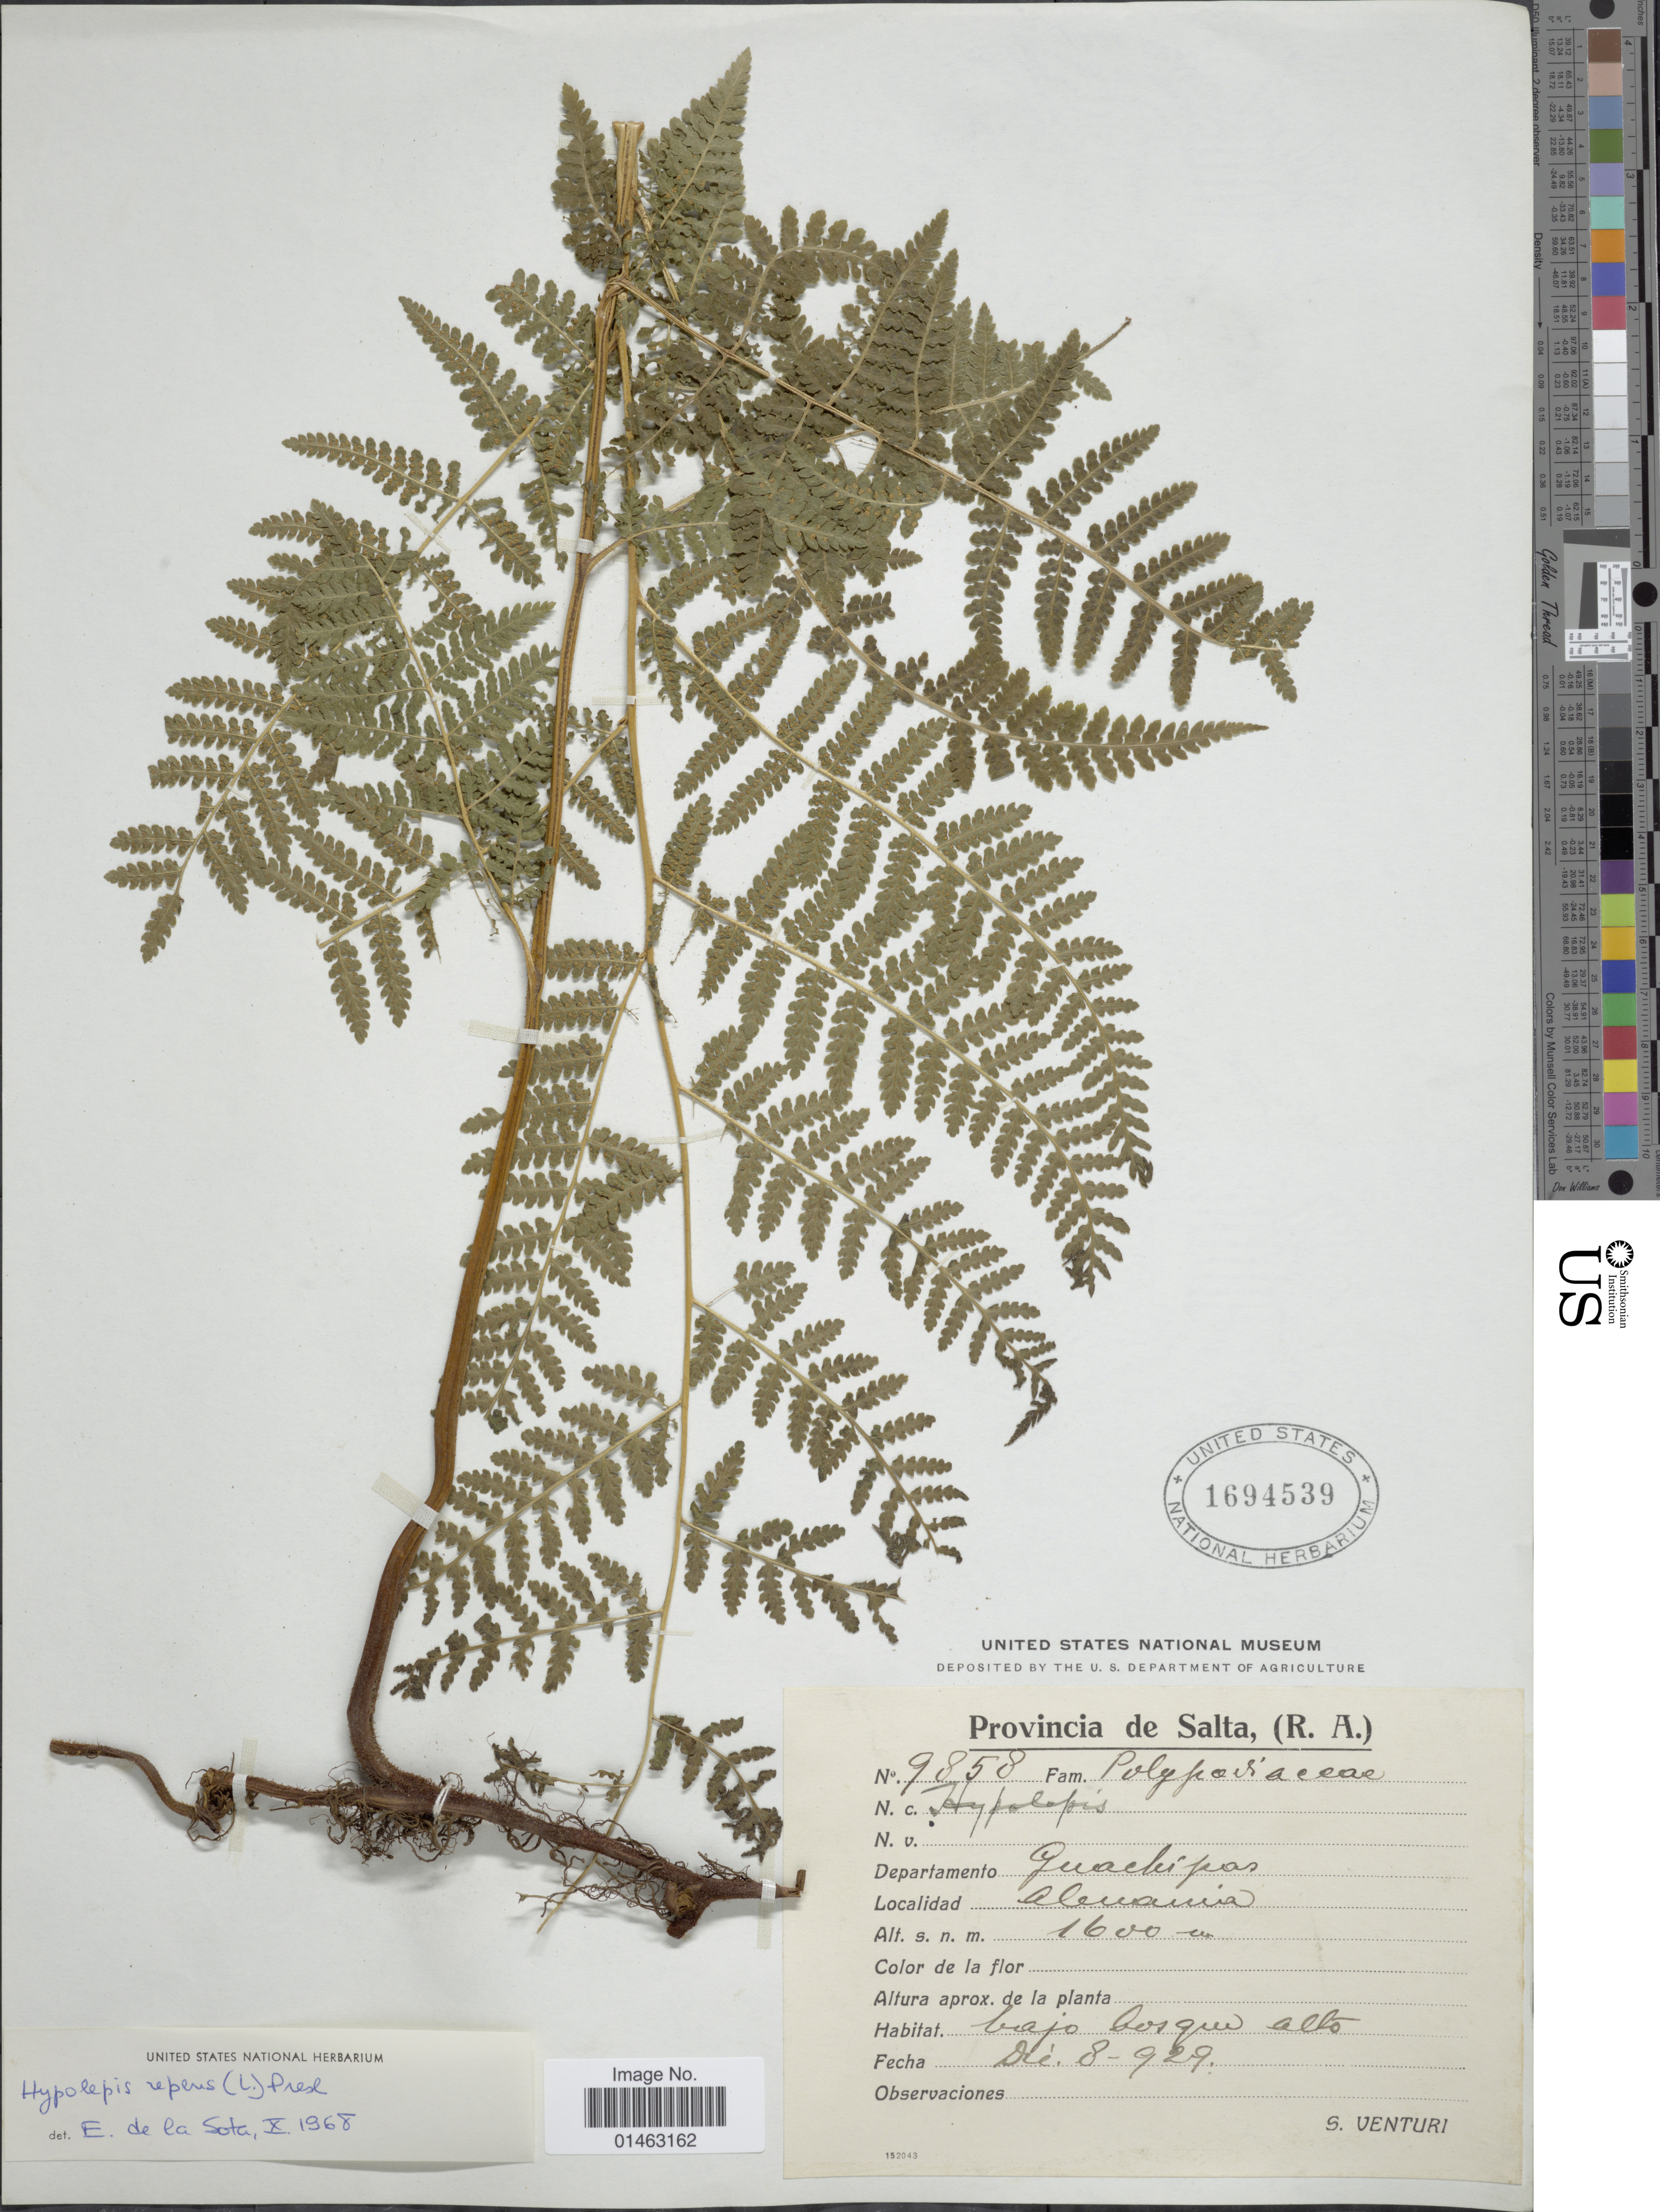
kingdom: Plantae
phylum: Tracheophyta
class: Polypodiopsida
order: Polypodiales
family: Dennstaedtiaceae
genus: Hypolepis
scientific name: Hypolepis repens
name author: (L.) C. Presl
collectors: S. Venturi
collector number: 9858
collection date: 1929-12-08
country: Argentina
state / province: Salta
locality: Departamento Guachipas. Aleuania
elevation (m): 1600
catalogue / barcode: US 1694539